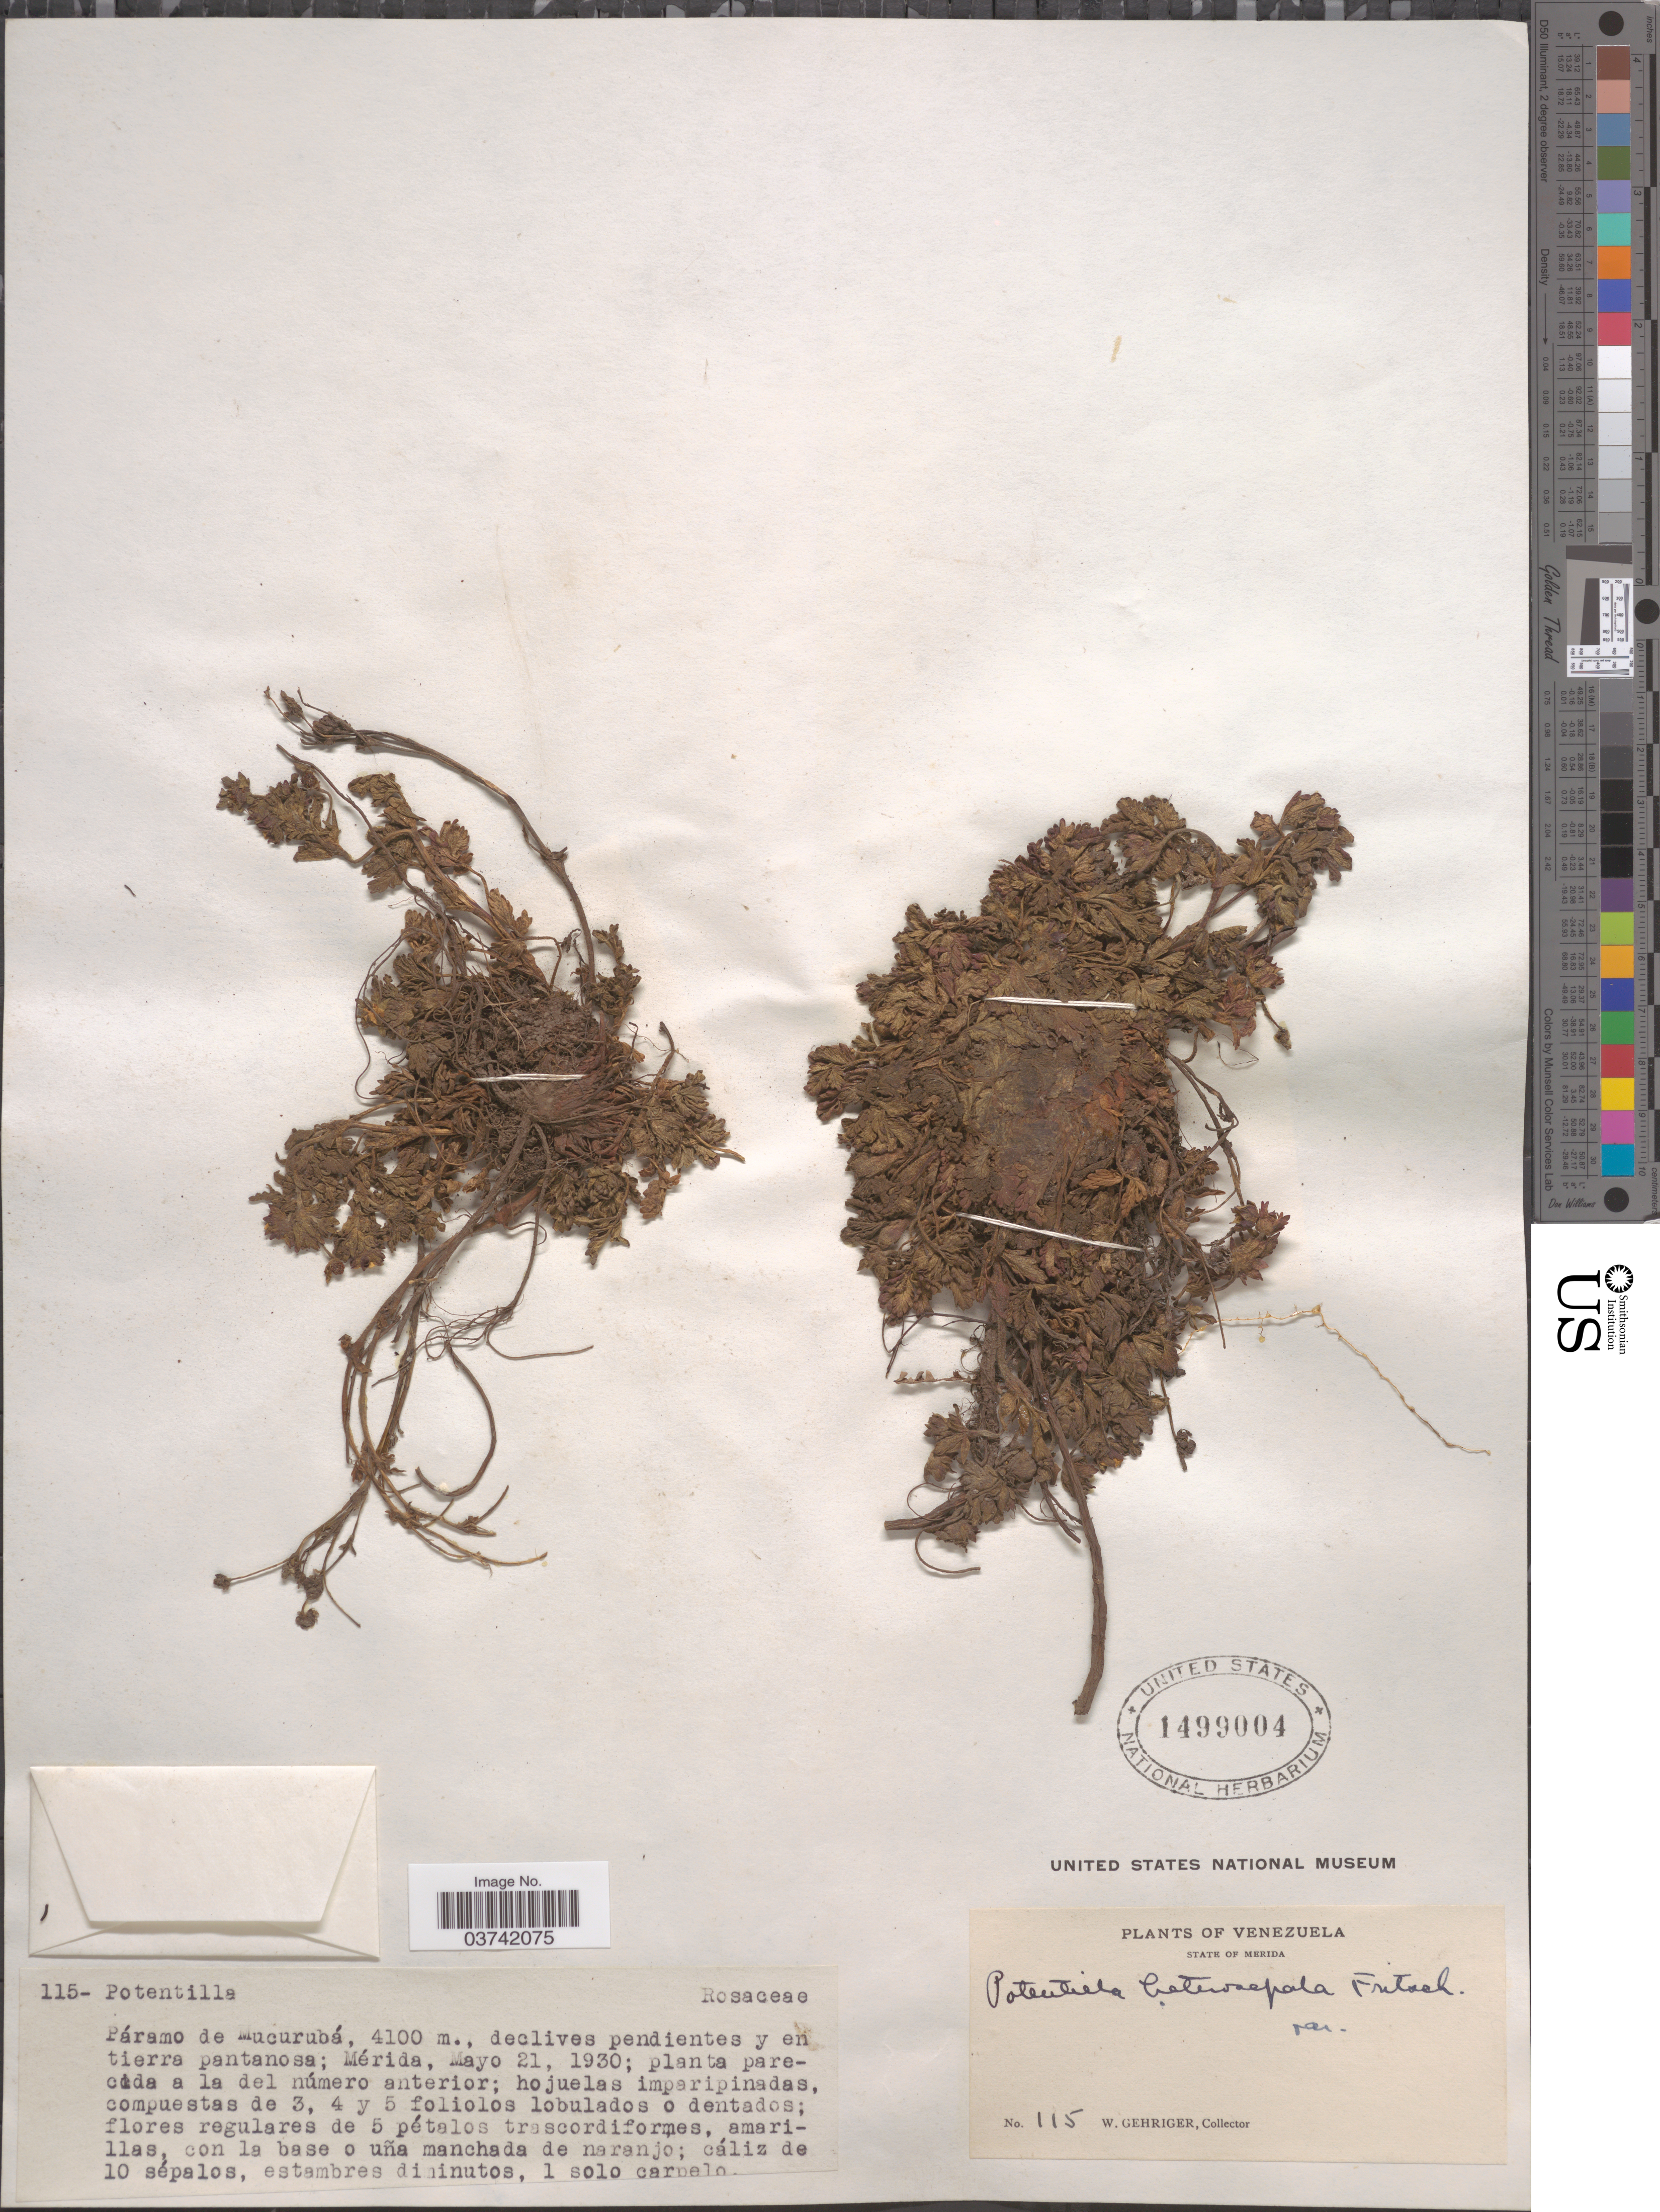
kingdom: Plantae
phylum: Tracheophyta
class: Magnoliopsida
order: Rosales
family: Rosaceae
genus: Potentilla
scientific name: Potentilla heterosepala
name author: Fritsch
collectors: W. Gehriger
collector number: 115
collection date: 1930-05-21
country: Venezuela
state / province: Merida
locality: Páramo de Mucurubá.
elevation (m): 4100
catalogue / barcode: US 1499004